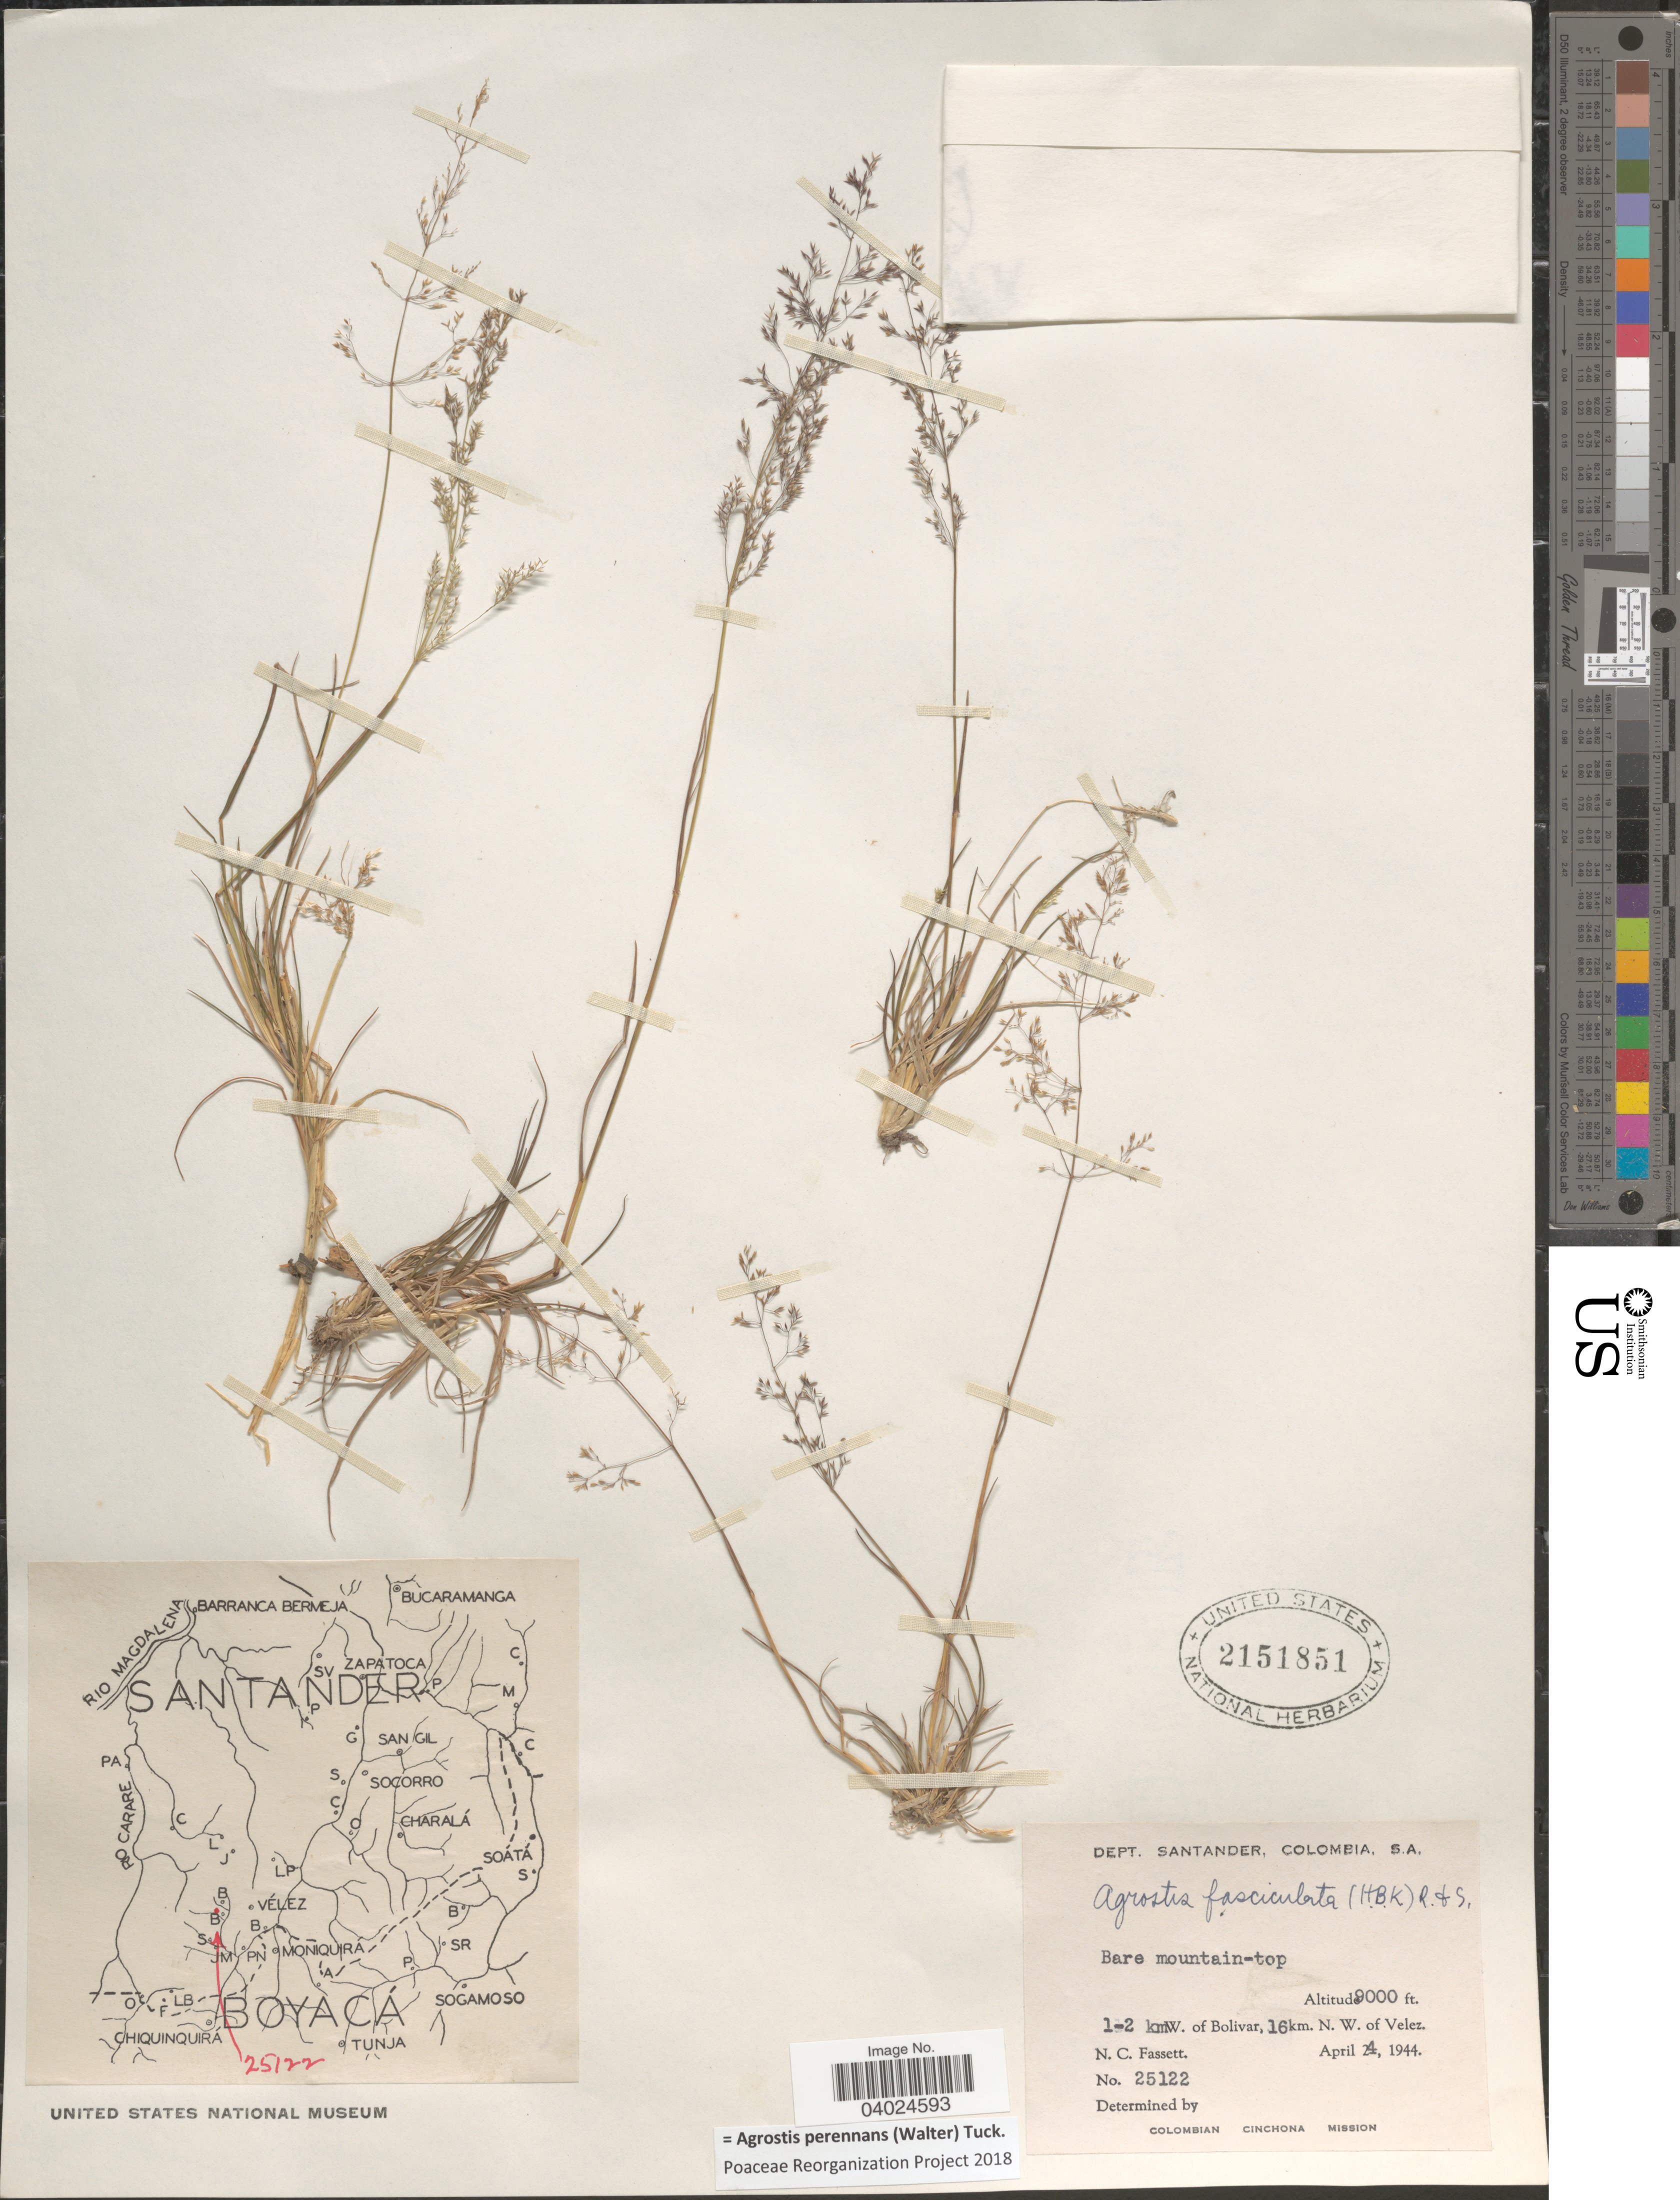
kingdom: Plantae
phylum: Tracheophyta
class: Liliopsida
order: Poales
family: Poaceae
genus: Agrostis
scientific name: Agrostis perennans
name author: (Walter) Tuck.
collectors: N. C. Fassett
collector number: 25122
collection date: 1944-04-24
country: Colombia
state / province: Santander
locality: Dept. Santander. Bare mountain-top. 1-2 km W. of Bolivar, 16 km. N.W. of Velez.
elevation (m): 2743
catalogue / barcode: US 2151851